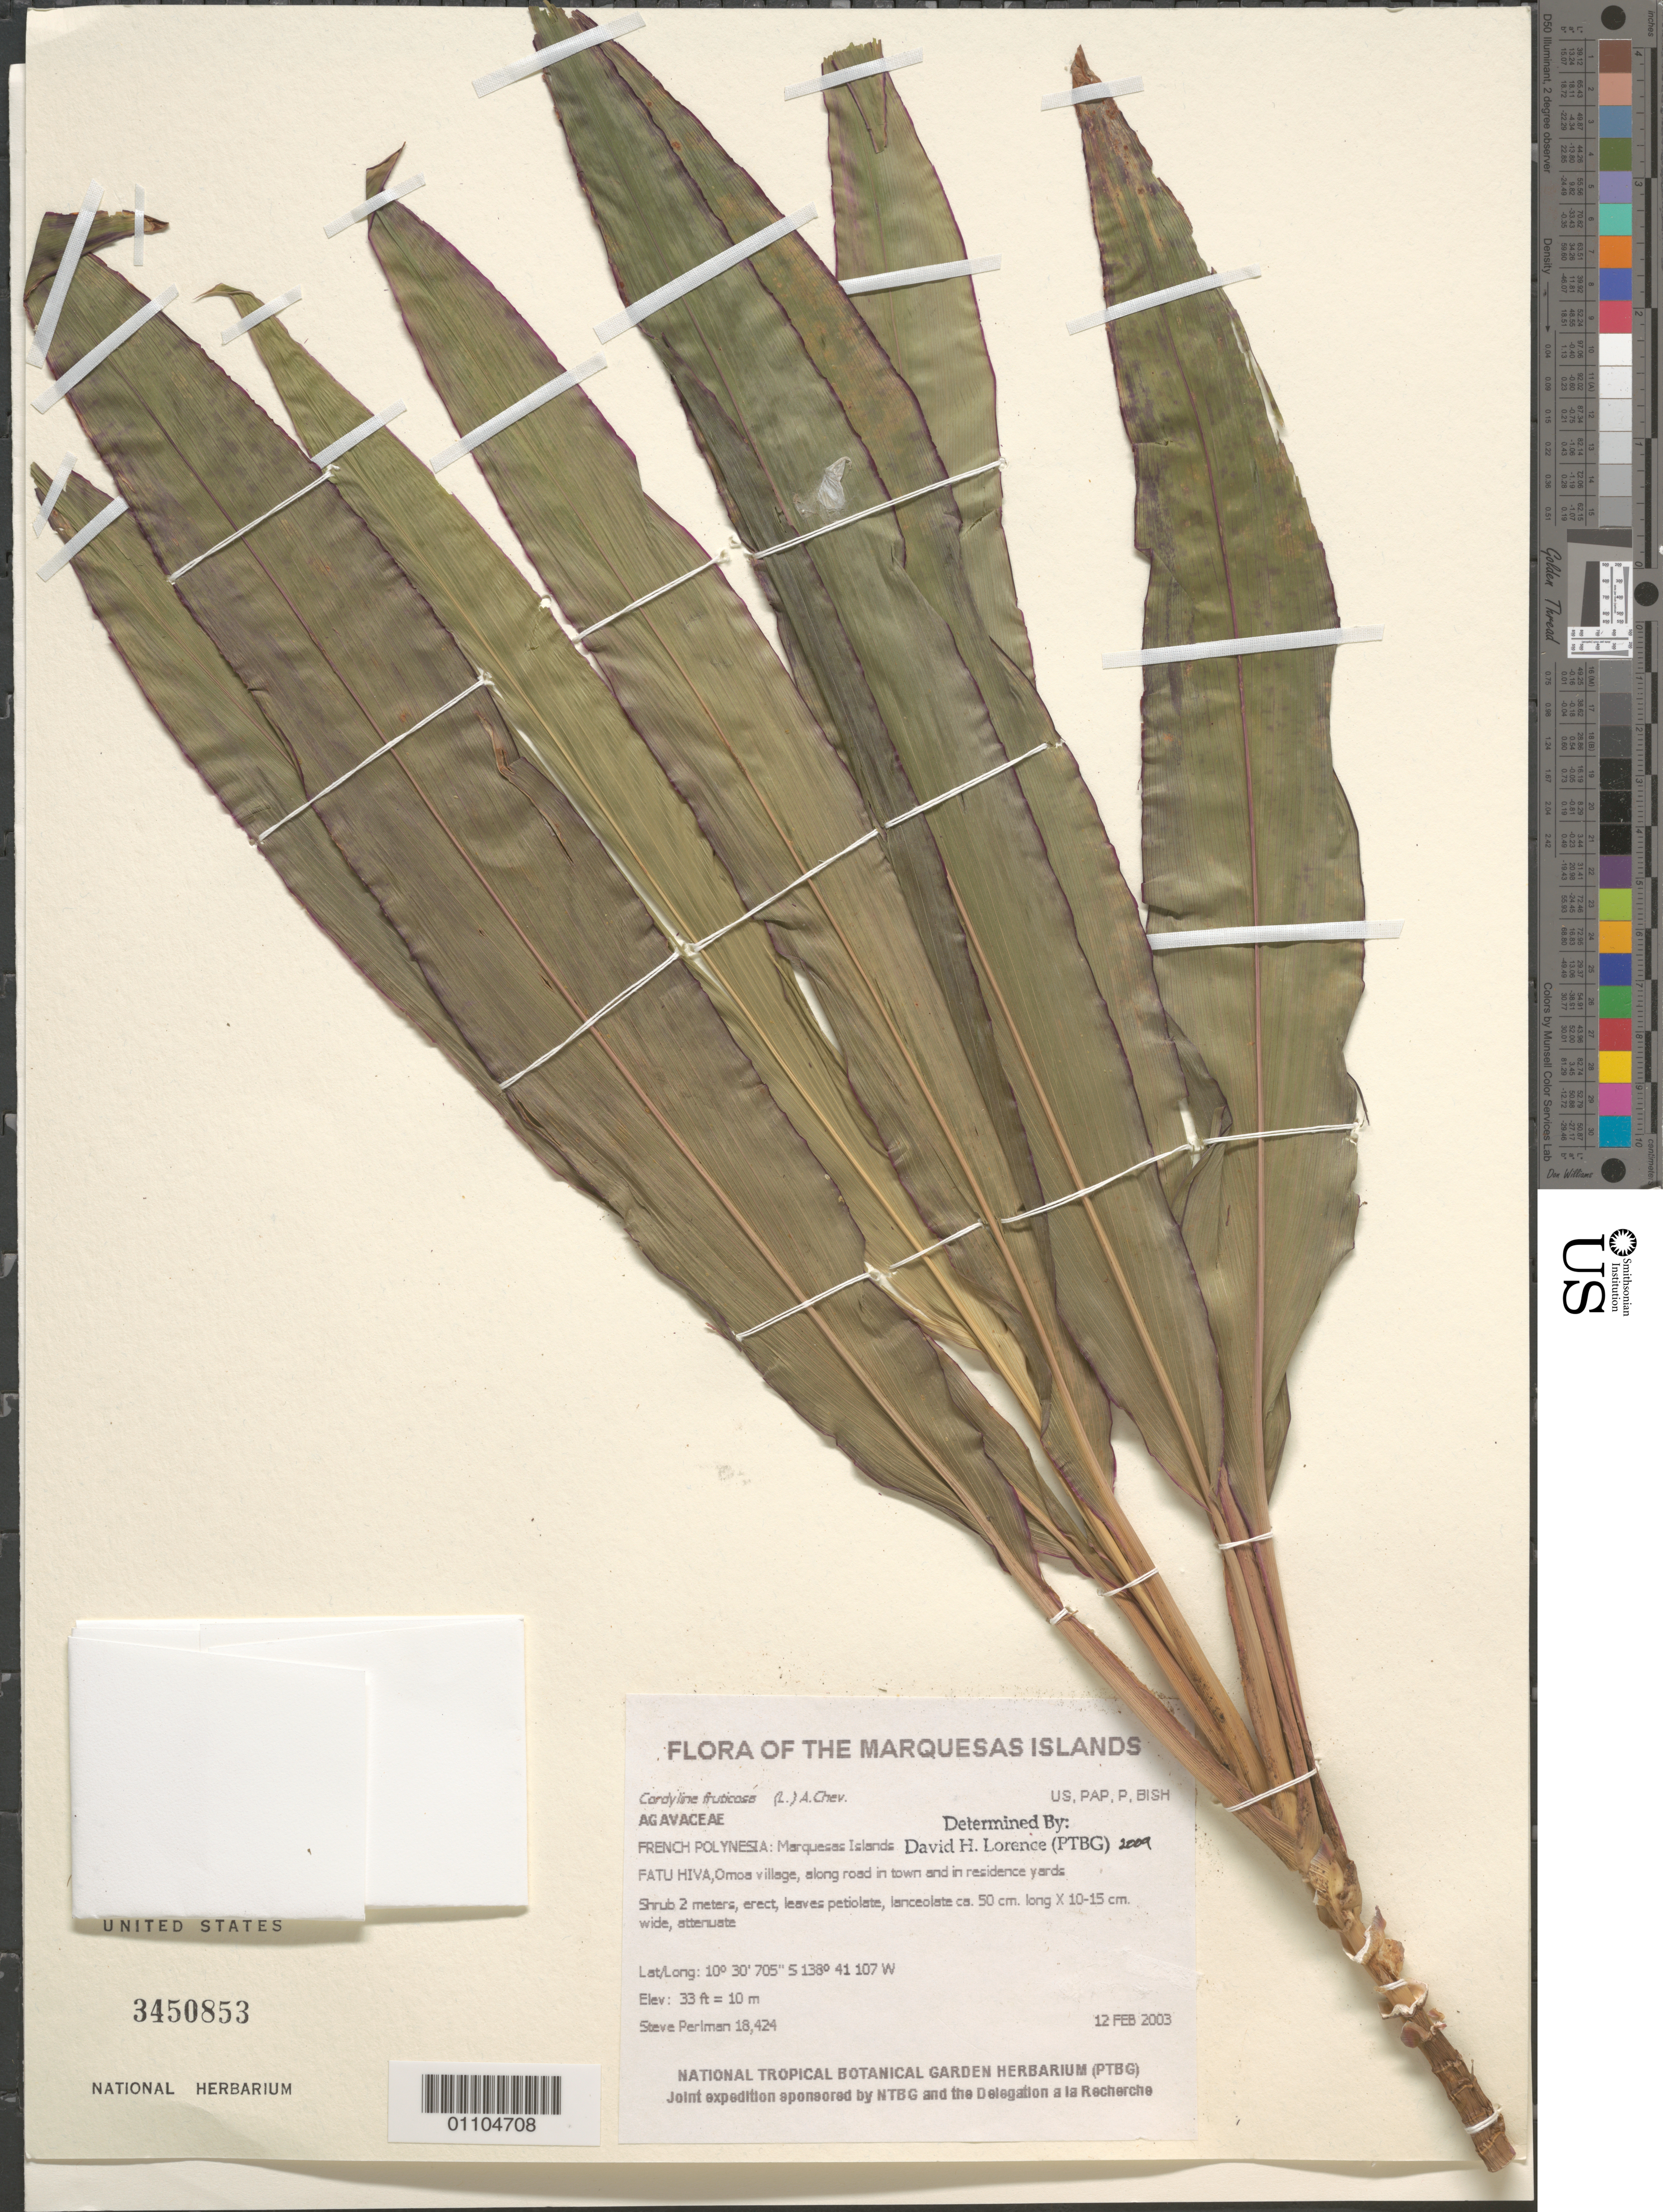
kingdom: Plantae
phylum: Tracheophyta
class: Liliopsida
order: Asparagales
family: Asparagaceae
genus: Cordyline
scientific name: Cordyline fruticosa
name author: (L.) A. Chev.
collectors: S. P. Perlman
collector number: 18424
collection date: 2003-02-12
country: French Polynesia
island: Fatu Hiva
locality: Omoa village, along road in town and in residence yards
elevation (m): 10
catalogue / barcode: US 3450853